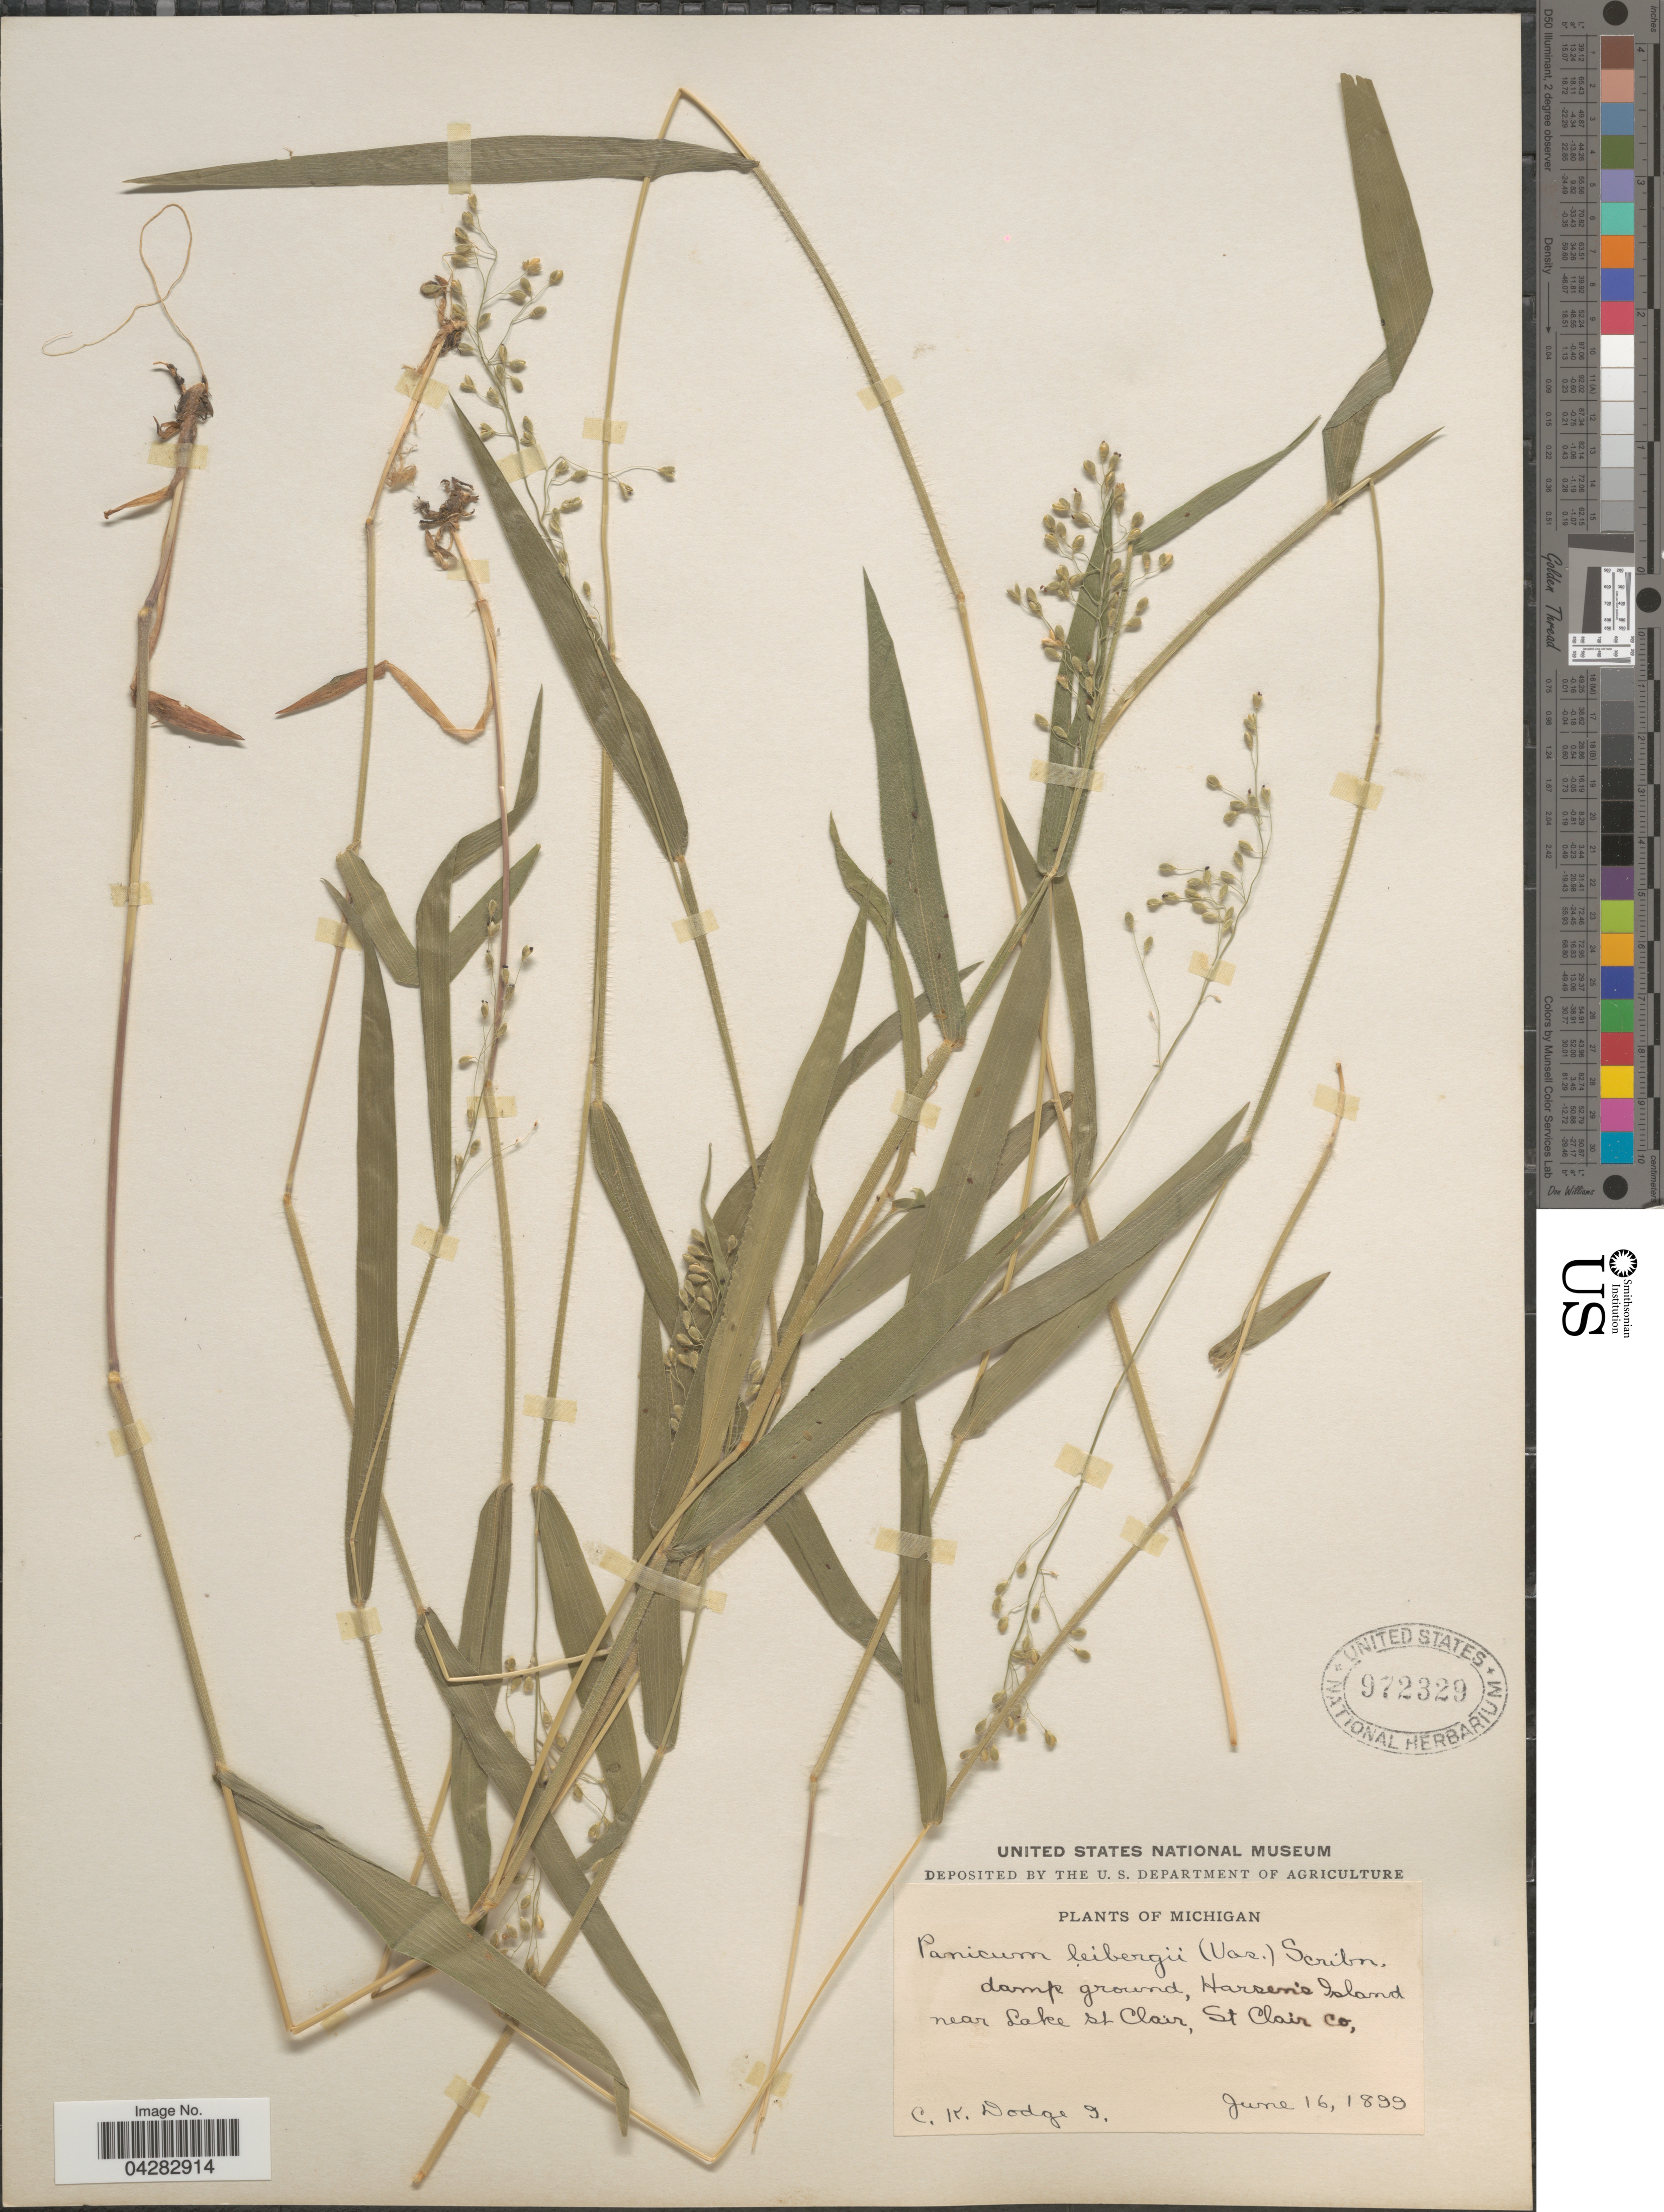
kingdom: Plantae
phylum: Tracheophyta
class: Liliopsida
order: Poales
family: Poaceae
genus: Dichanthelium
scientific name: Dichanthelium leibergii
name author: (Vasey) Gould & C.A. Clark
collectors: C. Dodge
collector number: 9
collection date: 1899-06-16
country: United States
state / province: Michigan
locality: Damp ground, Harsen's Island near Lake St Clair, St Clair Co.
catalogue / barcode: US 972329